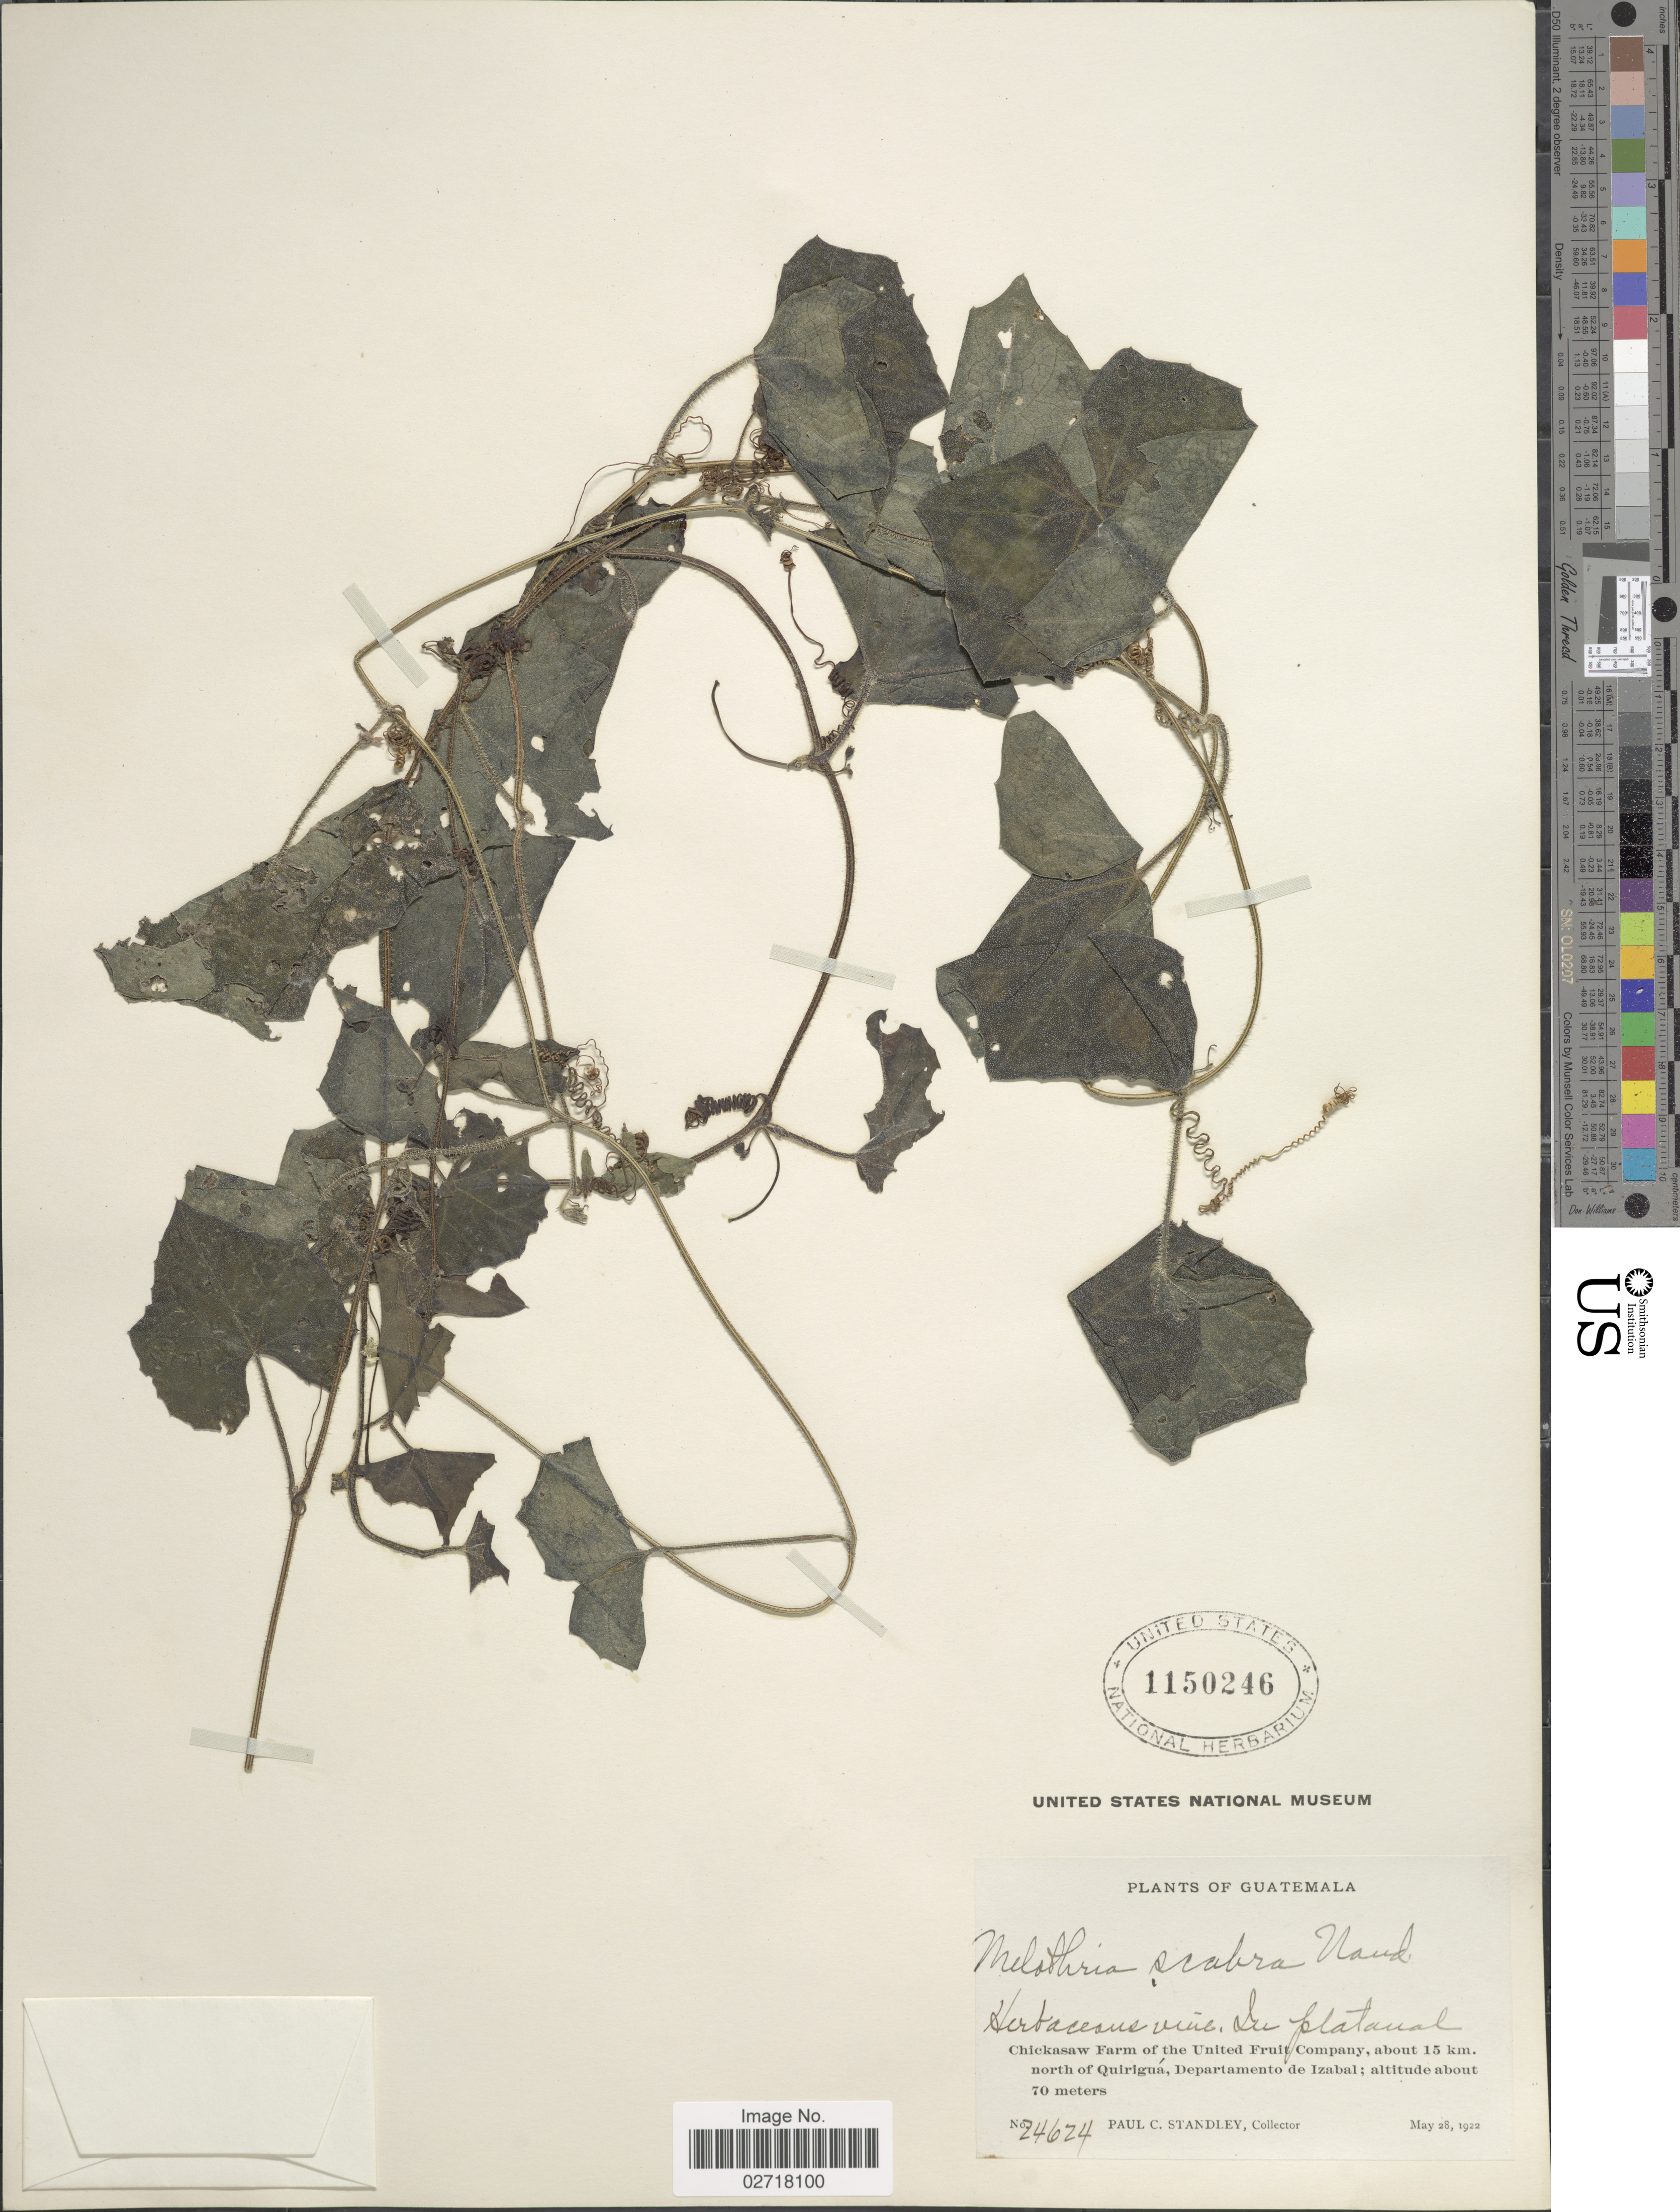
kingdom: Plantae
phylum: Tracheophyta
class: Magnoliopsida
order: Cucurbitales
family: Cucurbitaceae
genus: Melothria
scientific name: Melothria scabra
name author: Naudin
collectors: P. C. Standley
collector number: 24624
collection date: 1922-05-28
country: Guatemala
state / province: Izabal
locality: Chickasaw Farm of the United Fruit Company, about 15 km. north of Quirigua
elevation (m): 70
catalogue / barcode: US 1150246